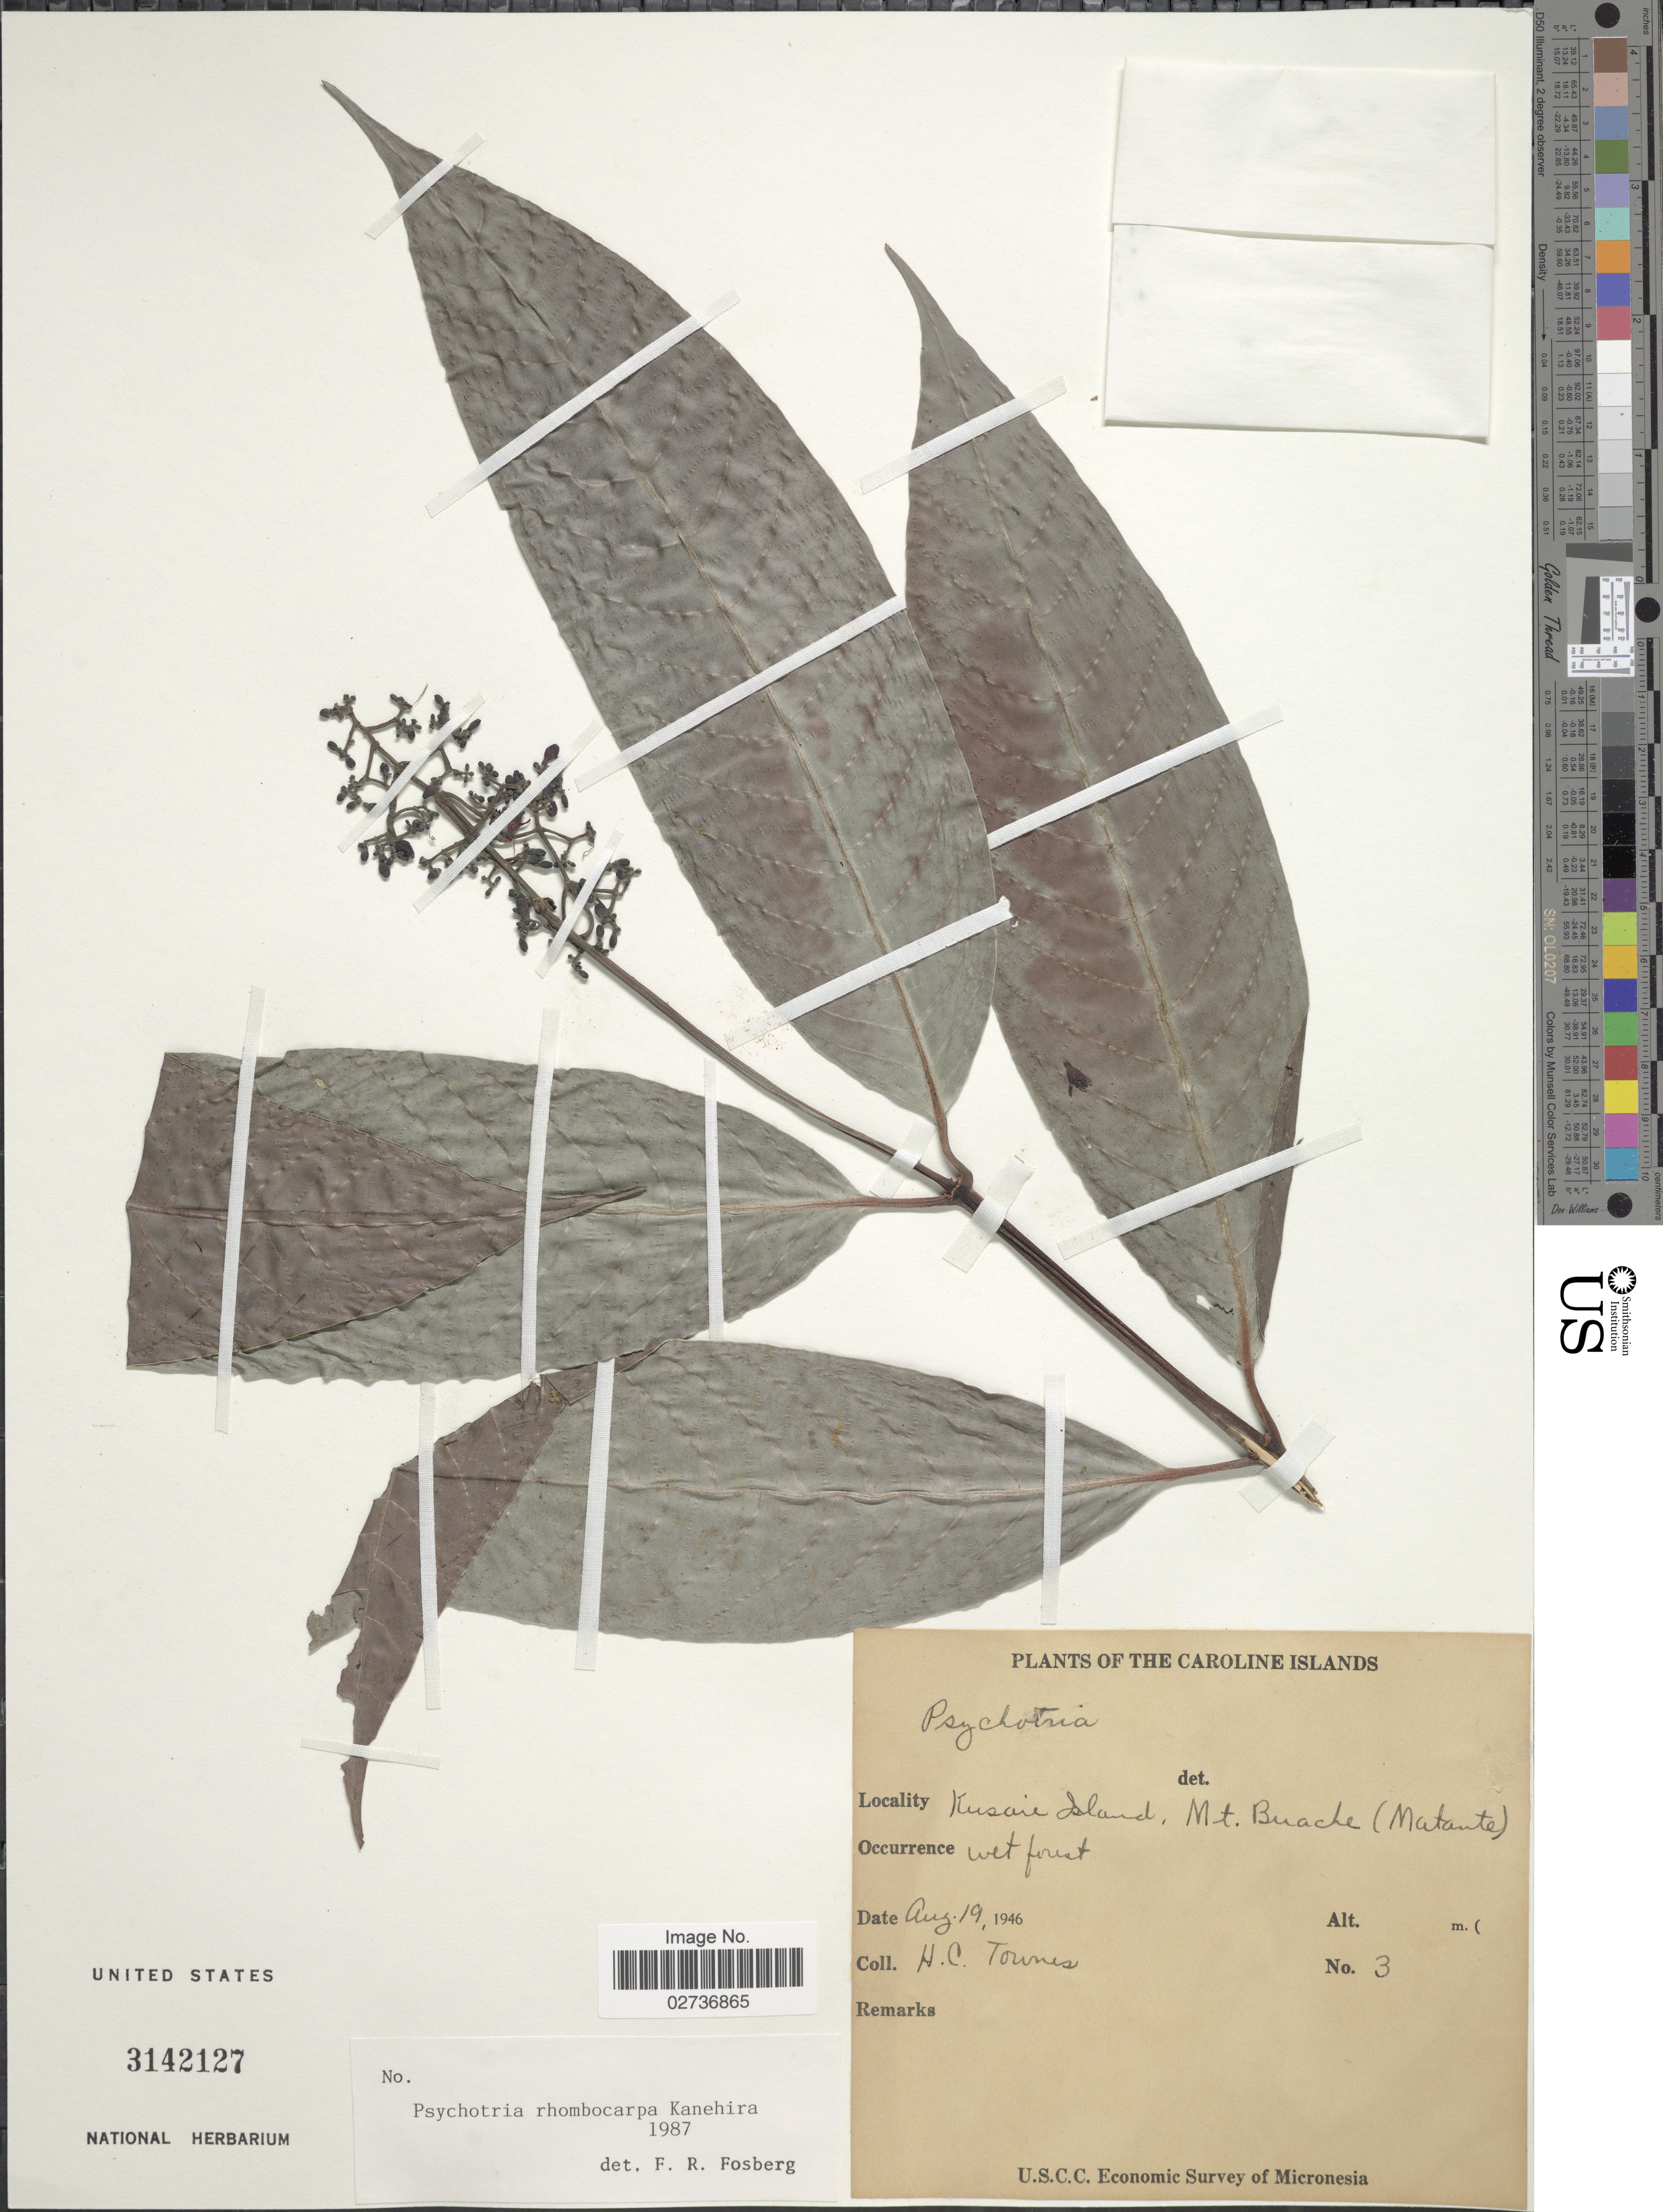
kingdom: Plantae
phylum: Tracheophyta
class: Magnoliopsida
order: Gentianales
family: Rubiaceae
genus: Psychotria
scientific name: Psychotria rhombocarpa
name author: Kaneh.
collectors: H. Townes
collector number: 3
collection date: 1946-08-19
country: Micronesia, Federated States of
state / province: Kosrae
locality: Caroline Islands. Kusaie Island, Mt. Buache (Matanta).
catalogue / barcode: US 3142127